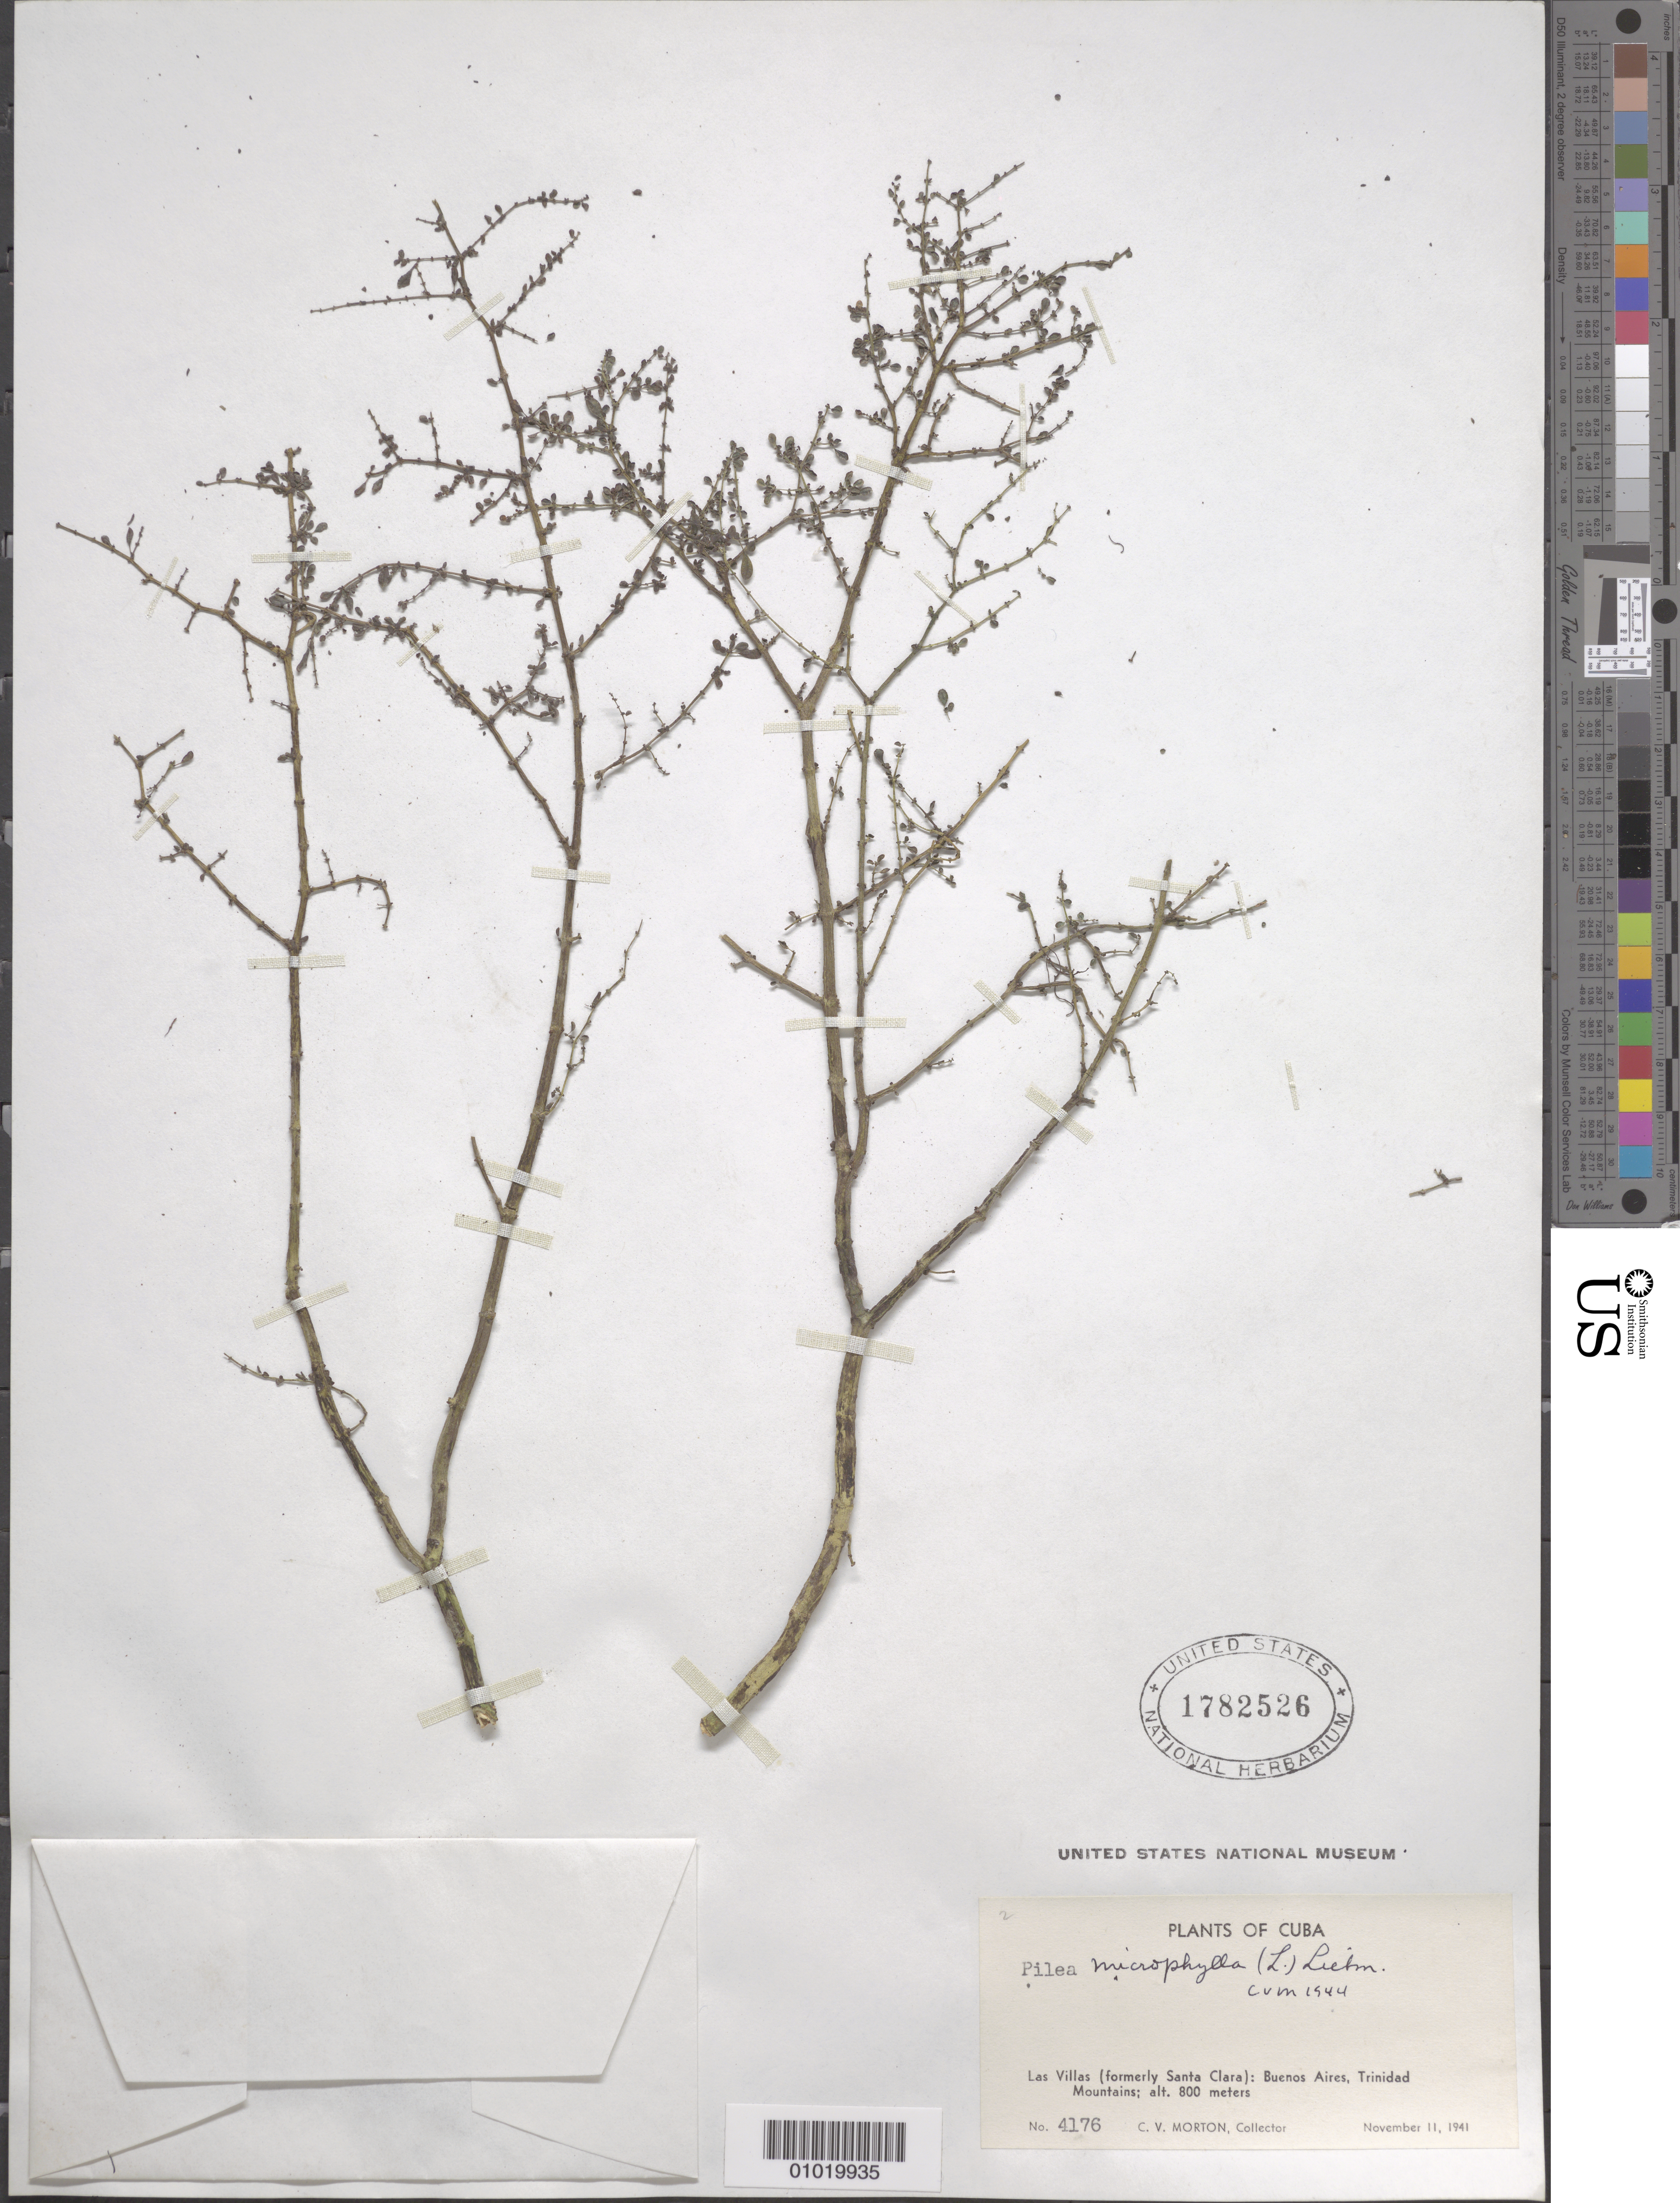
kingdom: Plantae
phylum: Tracheophyta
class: Magnoliopsida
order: Rosales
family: Urticaceae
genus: Pilea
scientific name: Pilea microphylla var. microphylla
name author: (L.) Liebm.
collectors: C. V. Morton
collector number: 4176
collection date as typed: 11 Nov 1941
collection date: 1941-11-11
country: Cuba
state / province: Las Villas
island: Cuba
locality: Las Villas (formerly Santa Clara): Buenos Aires, Trinidad Mountains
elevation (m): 800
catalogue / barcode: US 1782526